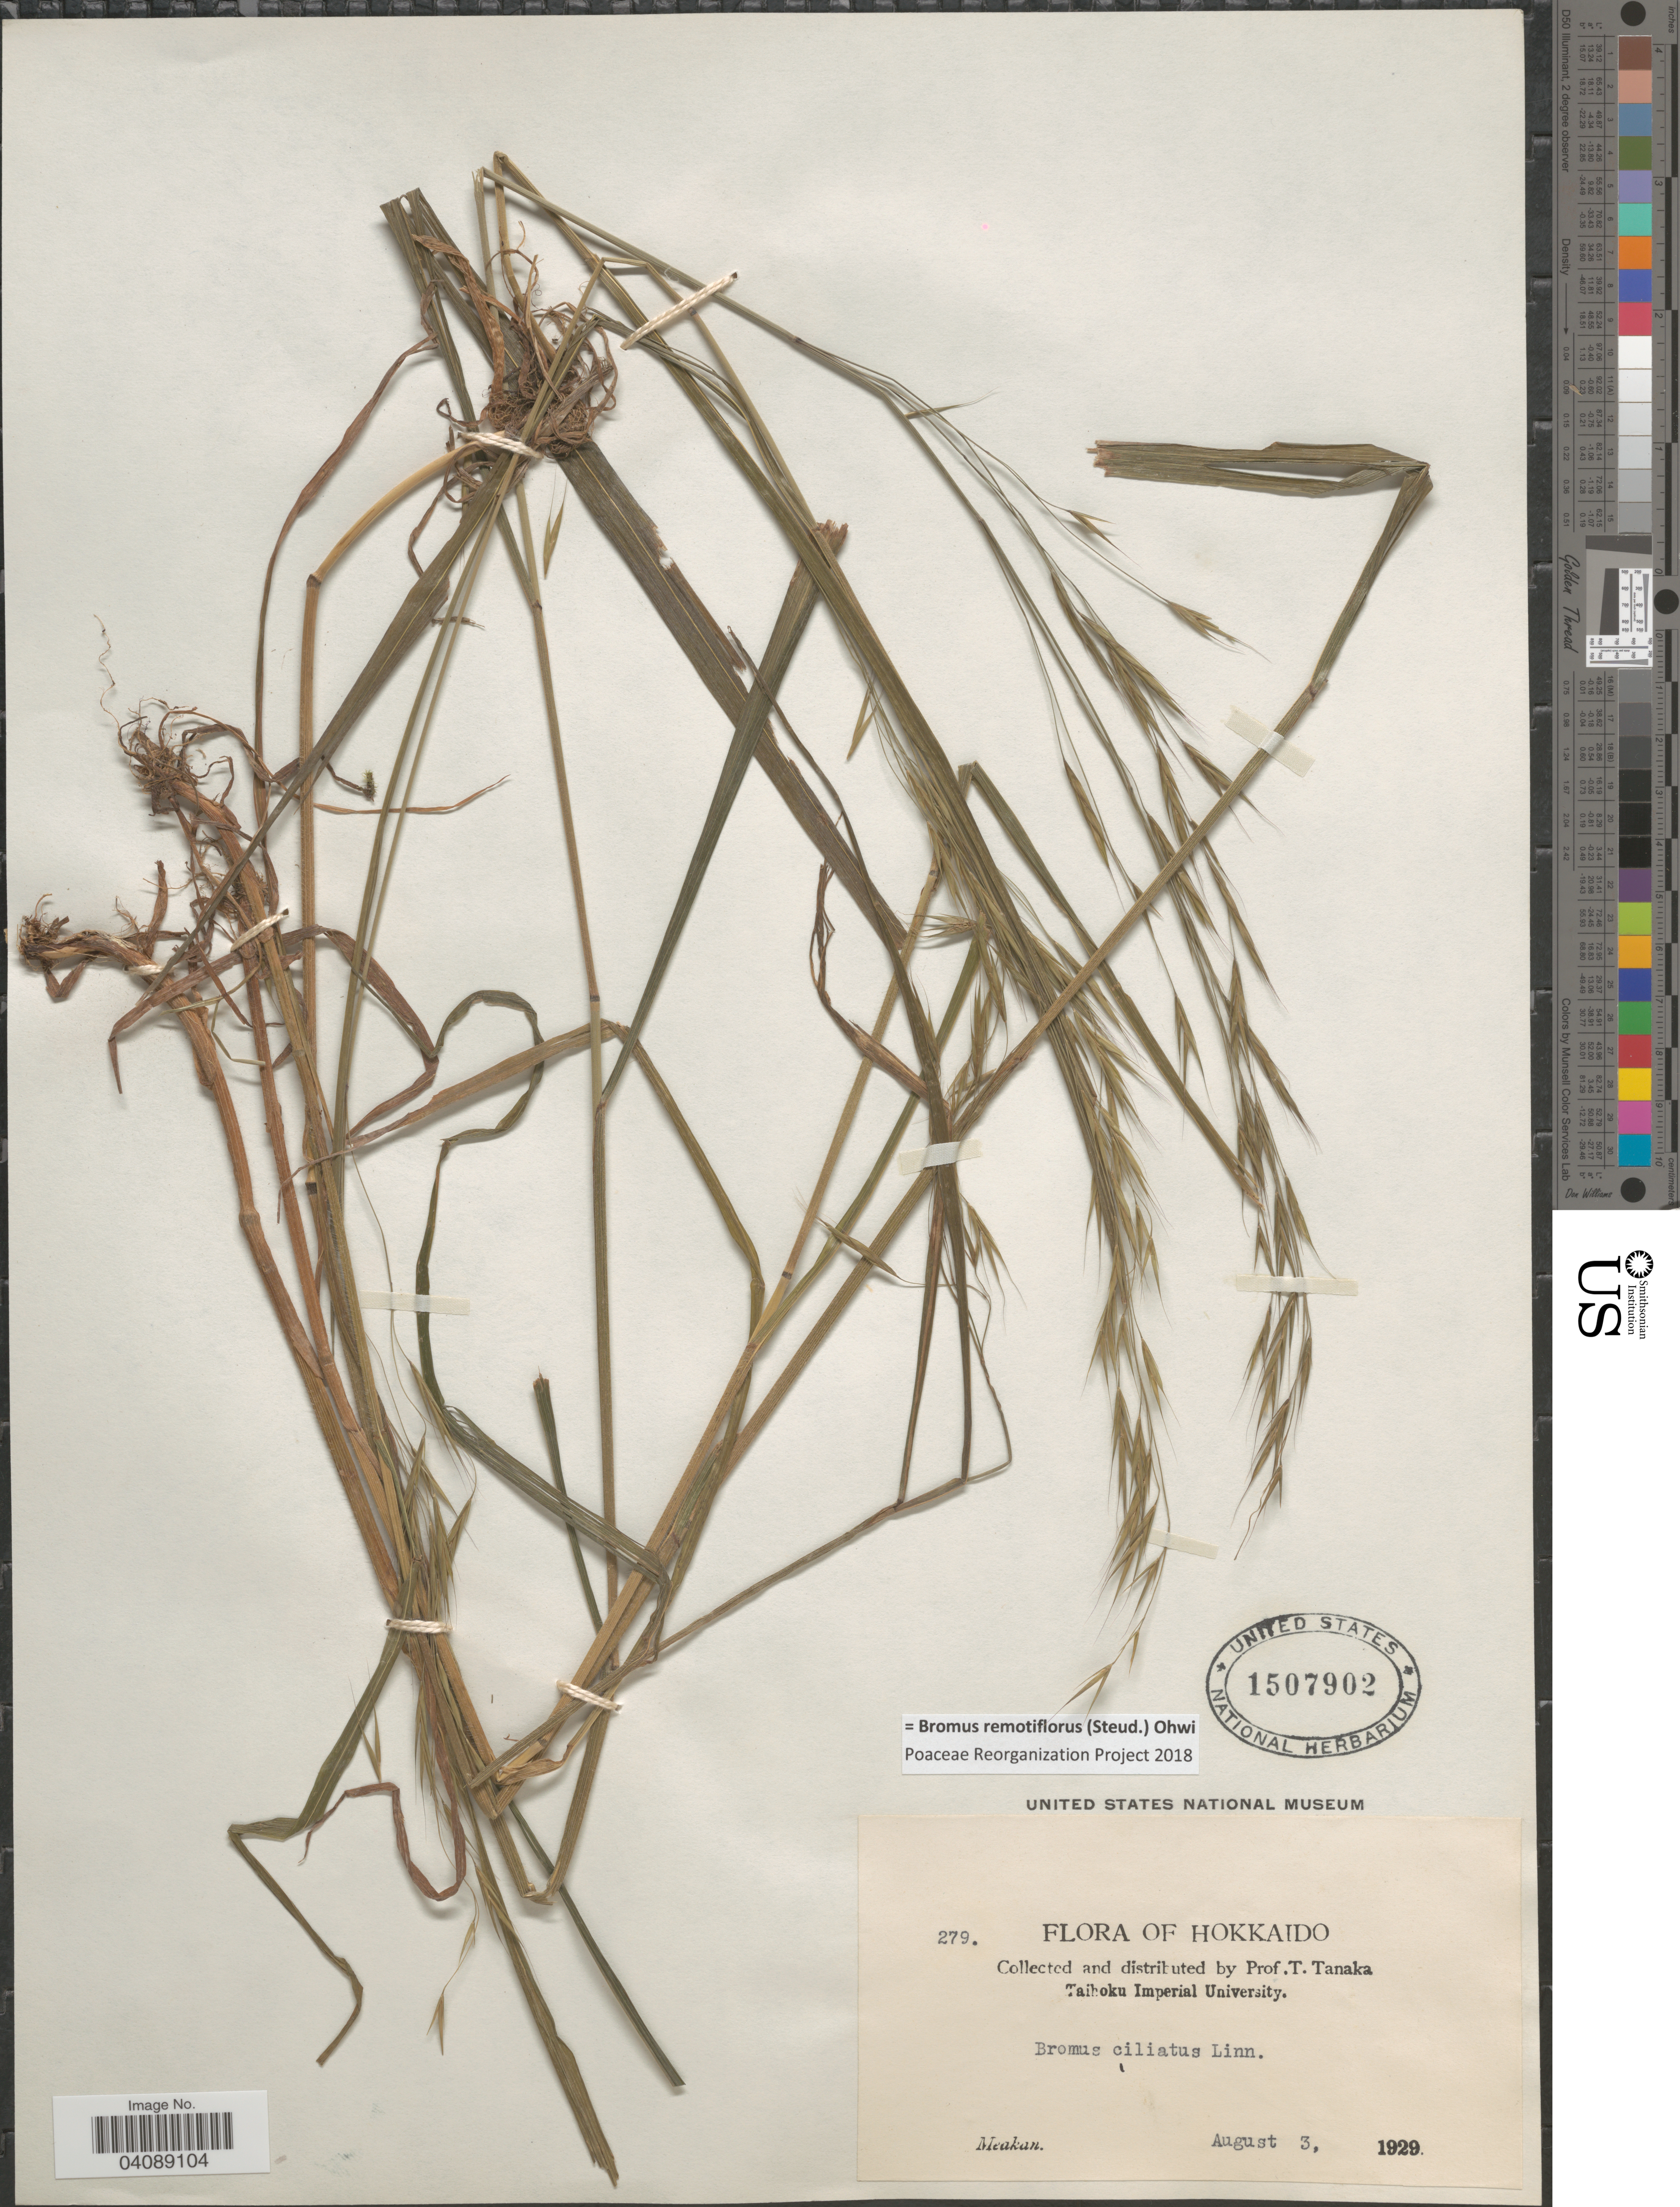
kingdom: Plantae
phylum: Tracheophyta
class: Liliopsida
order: Poales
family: Poaceae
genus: Bromus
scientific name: Bromus remotiflorus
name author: (Steud.) Ohwi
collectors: T. Tanaka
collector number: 279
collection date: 1929-08-03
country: Japan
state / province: Hokkaidō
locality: Meakan.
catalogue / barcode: US 1507902